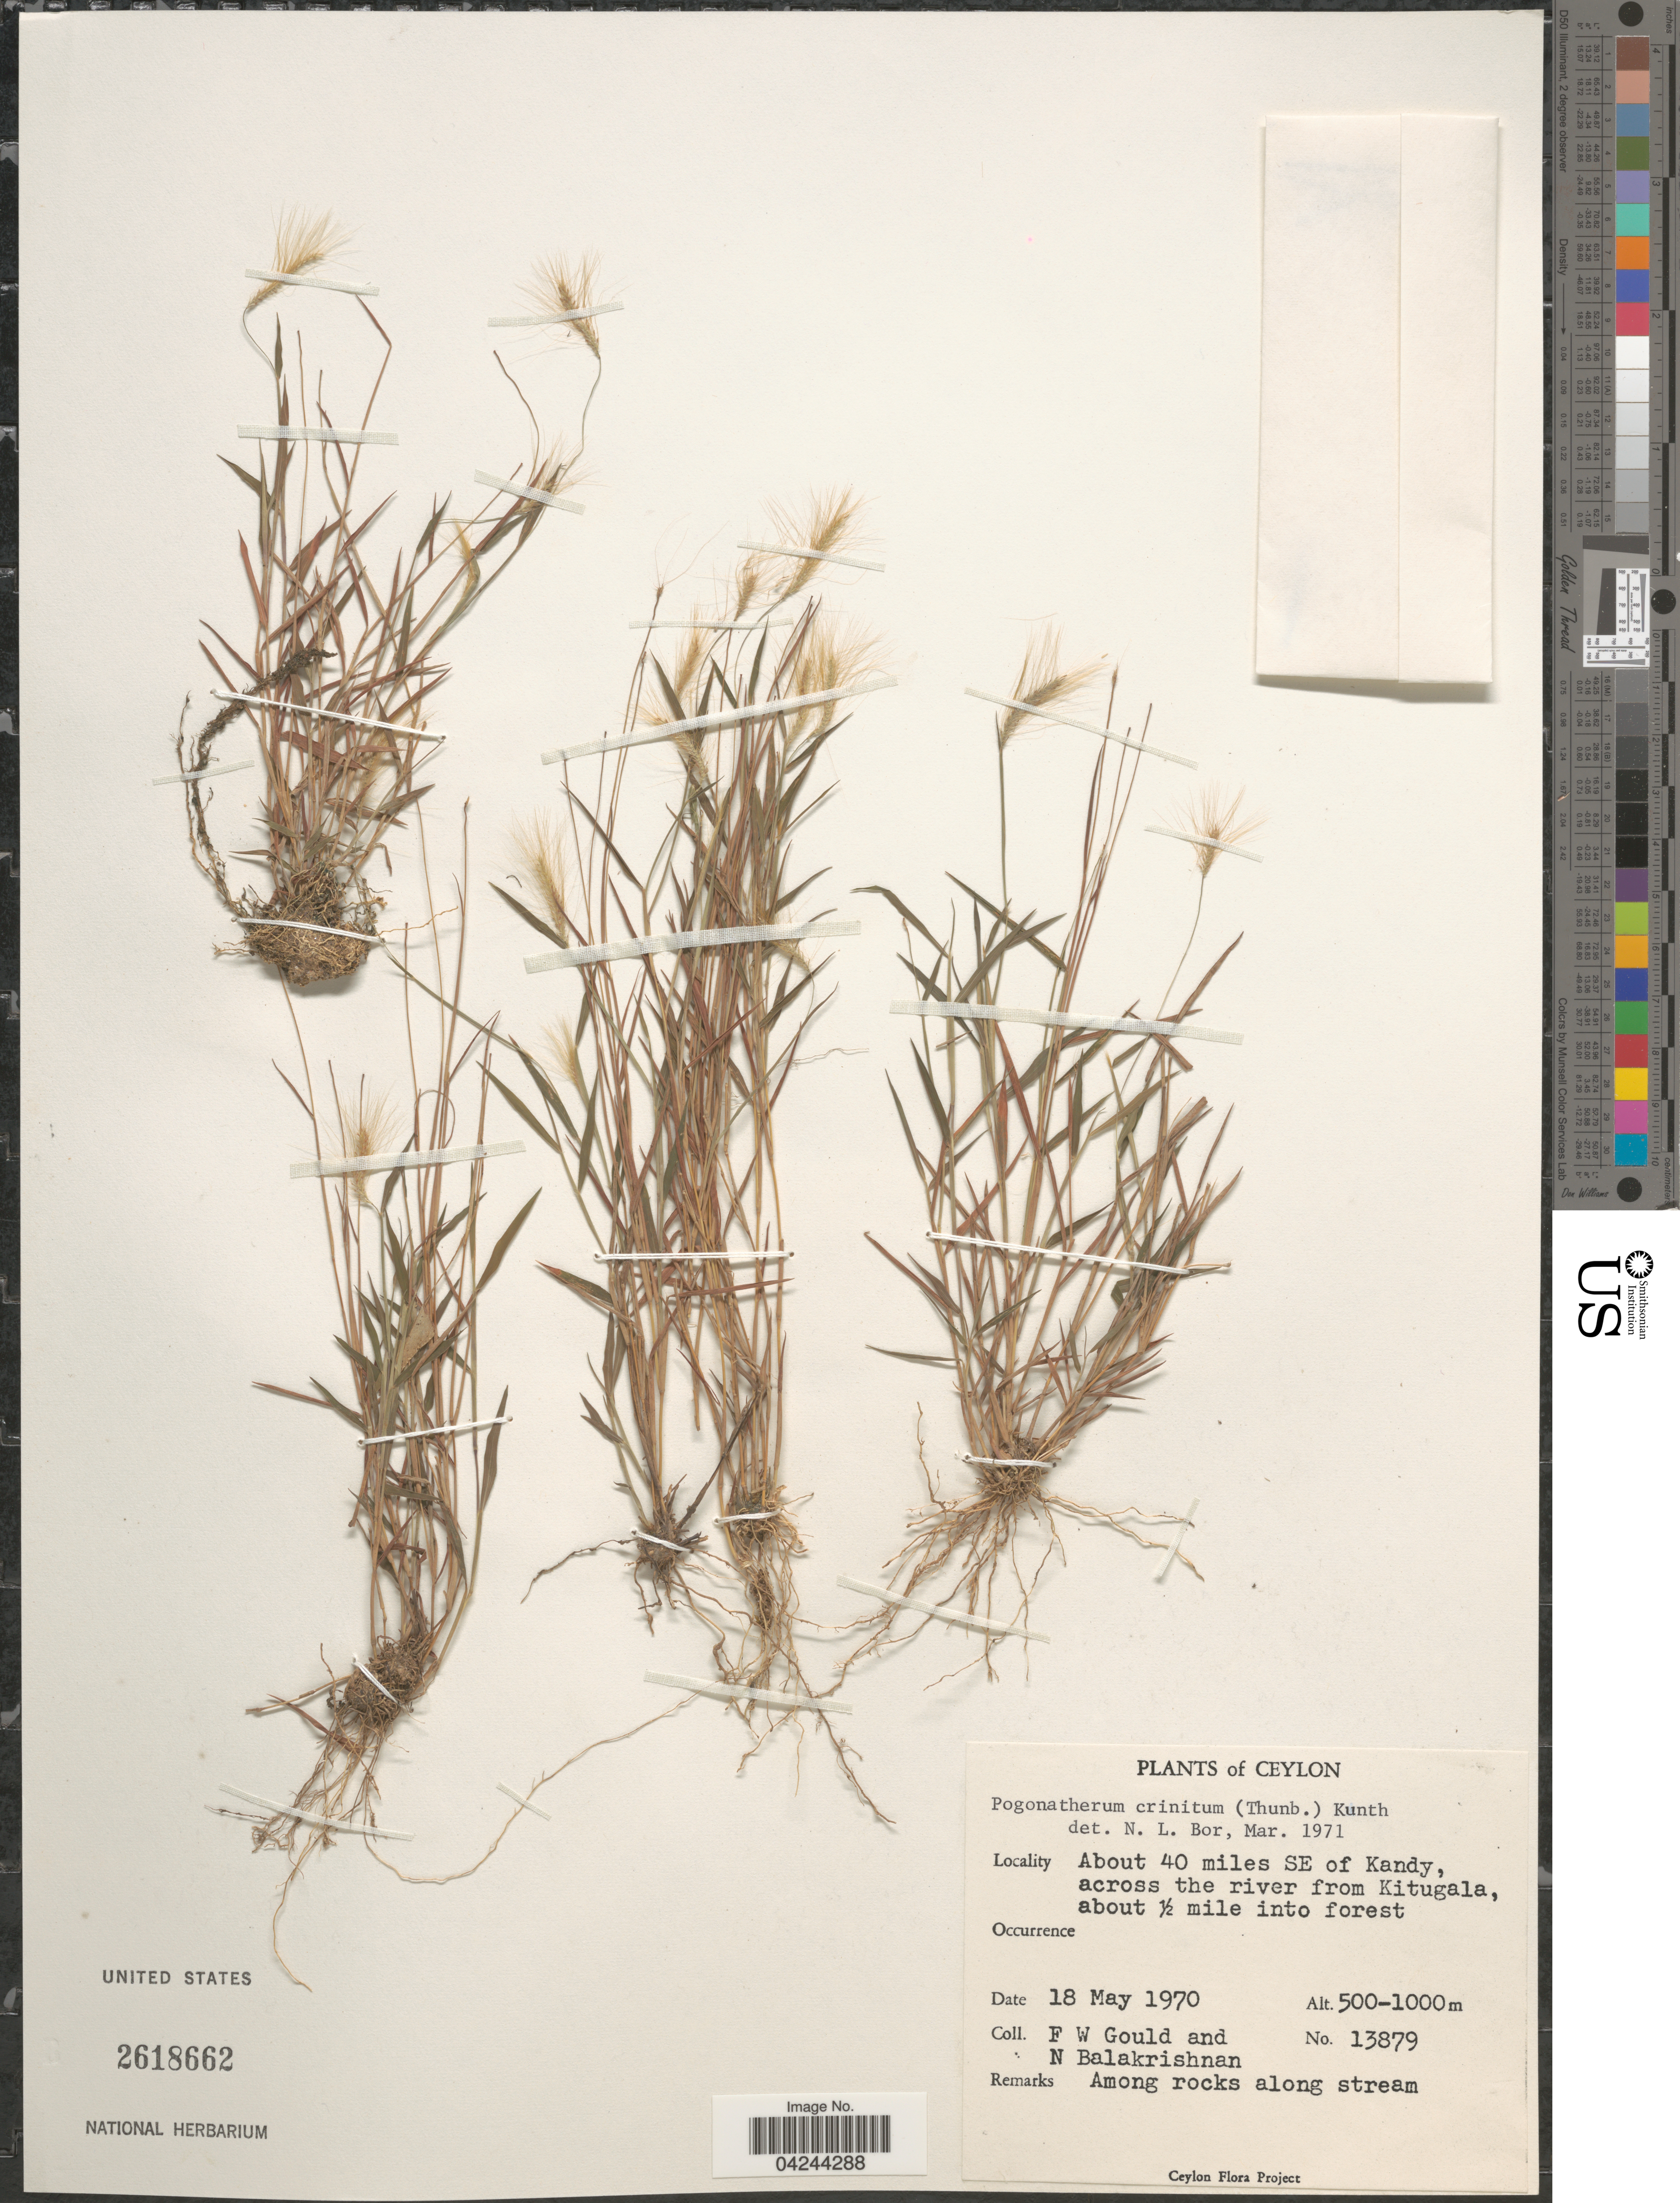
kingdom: Plantae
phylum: Tracheophyta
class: Liliopsida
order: Poales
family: Poaceae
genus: Pogonatherum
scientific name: Pogonatherum crinitum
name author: (Thunb.) Kunth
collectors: F. W. Gould & N. Balakrishnan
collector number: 13879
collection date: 1970-05-18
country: Sri Lanka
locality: Ceylon. About 40 miles SE of Kandy, across the river from Kitugala, about ½ mile into forest.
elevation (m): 500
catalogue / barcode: US 2618662